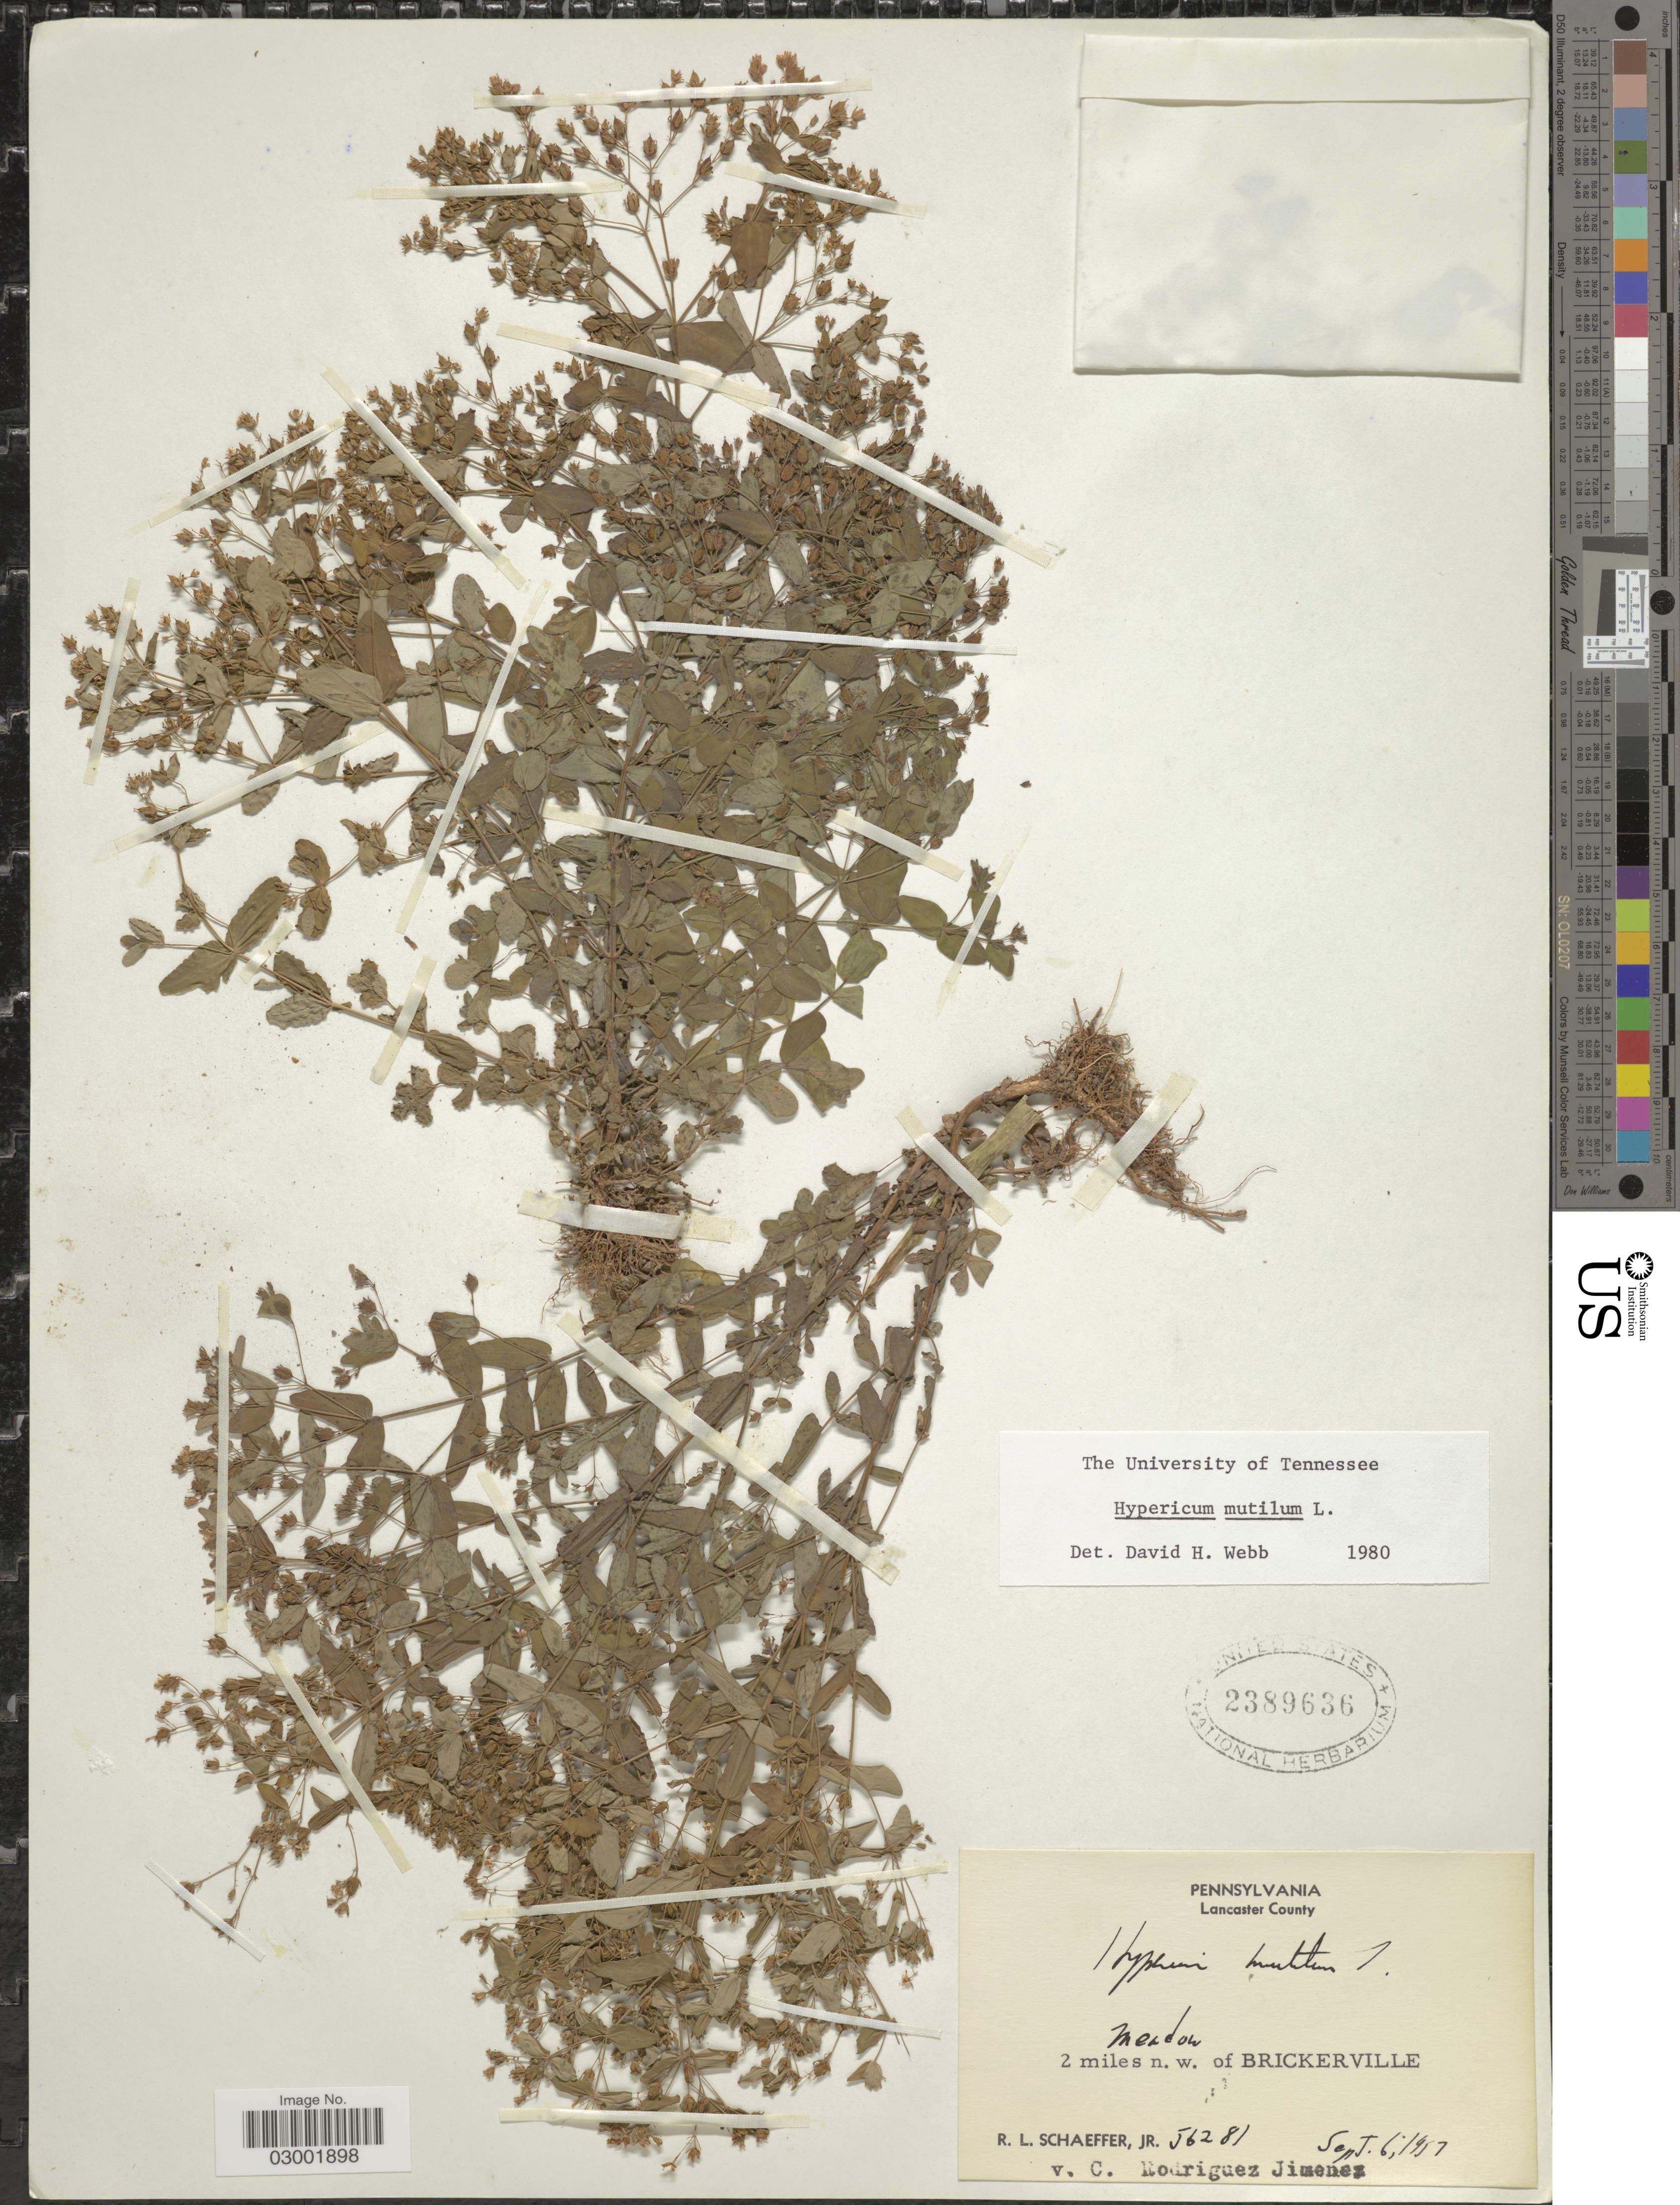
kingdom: Plantae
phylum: Tracheophyta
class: Magnoliopsida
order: Malpighiales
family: Hypericaceae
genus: Hypericum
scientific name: Hypericum mutilum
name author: L.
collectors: R. L. Schaeffer Jr. & C. Rodríguez Jiménez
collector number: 56281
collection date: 1957-09-06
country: United States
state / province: Pennsylvania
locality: Lancaster County, 2 miles n.w. of Brickerville.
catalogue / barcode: US 2389636